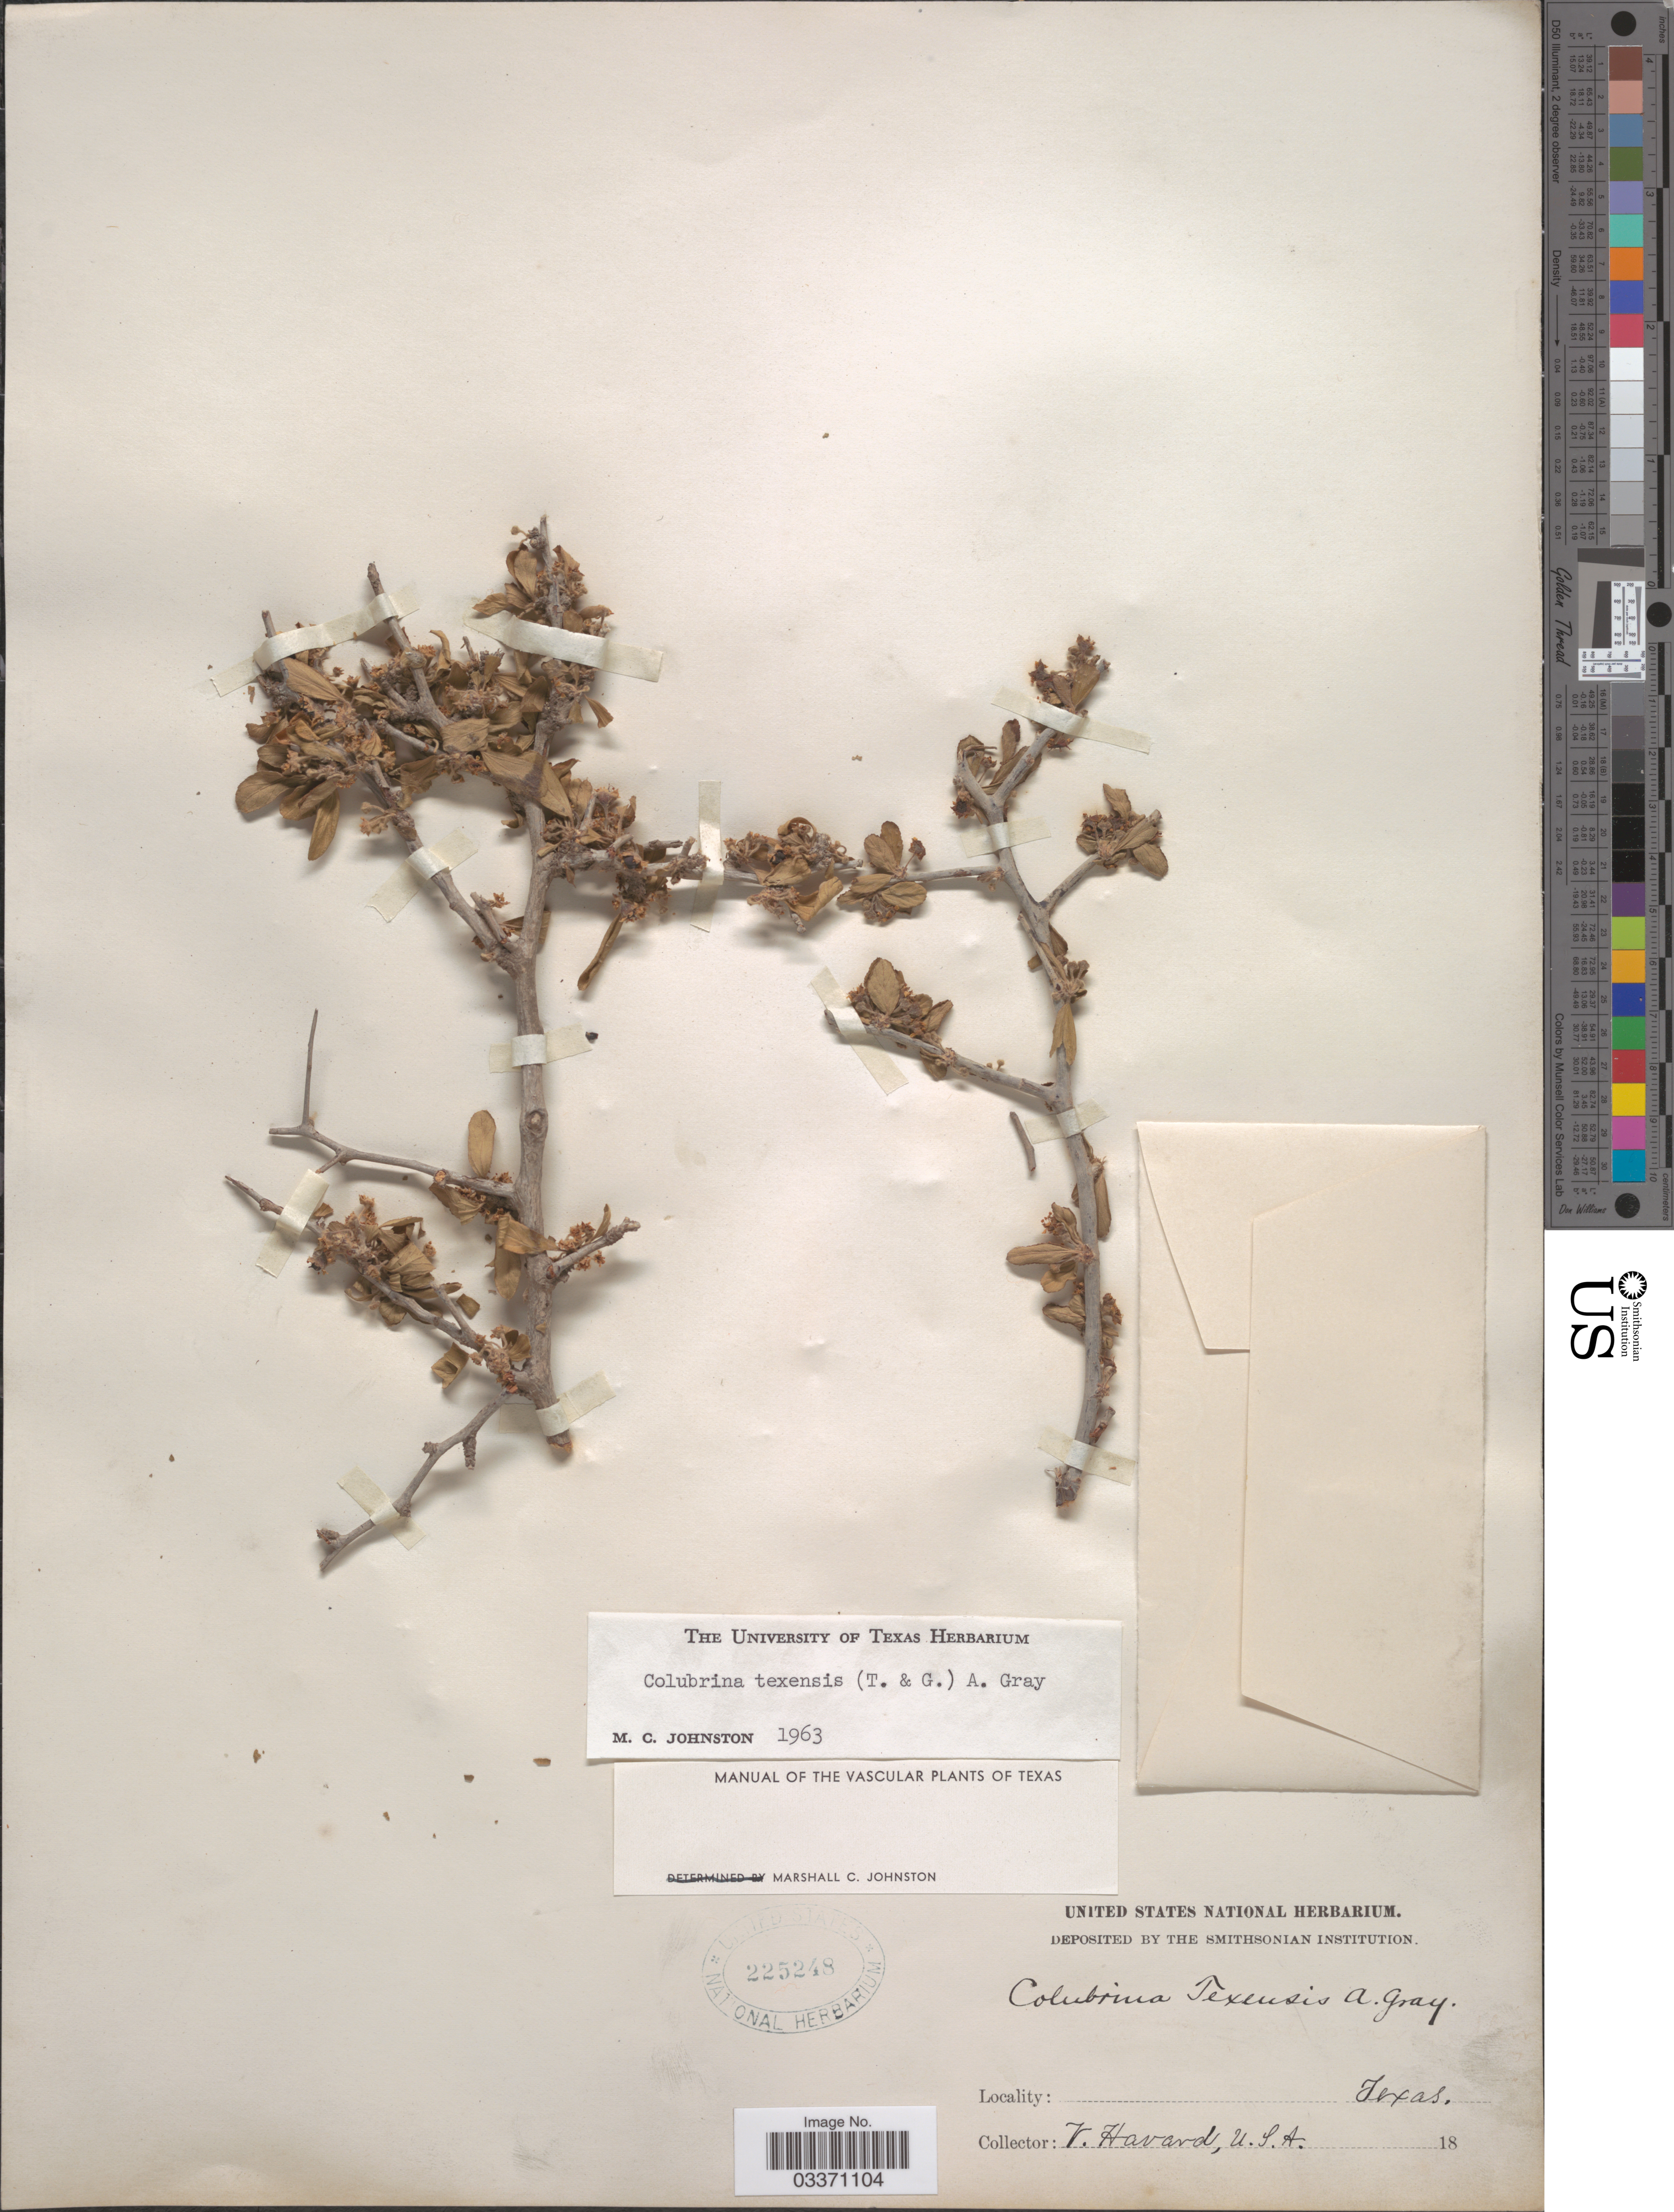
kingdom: Plantae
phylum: Tracheophyta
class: Magnoliopsida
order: Rosales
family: Rhamnaceae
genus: Colubrina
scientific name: Colubrina texensis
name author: (Torr. & A. Gray) A. Gray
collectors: V. Havard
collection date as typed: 18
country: United States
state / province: Texas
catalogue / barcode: US 225248